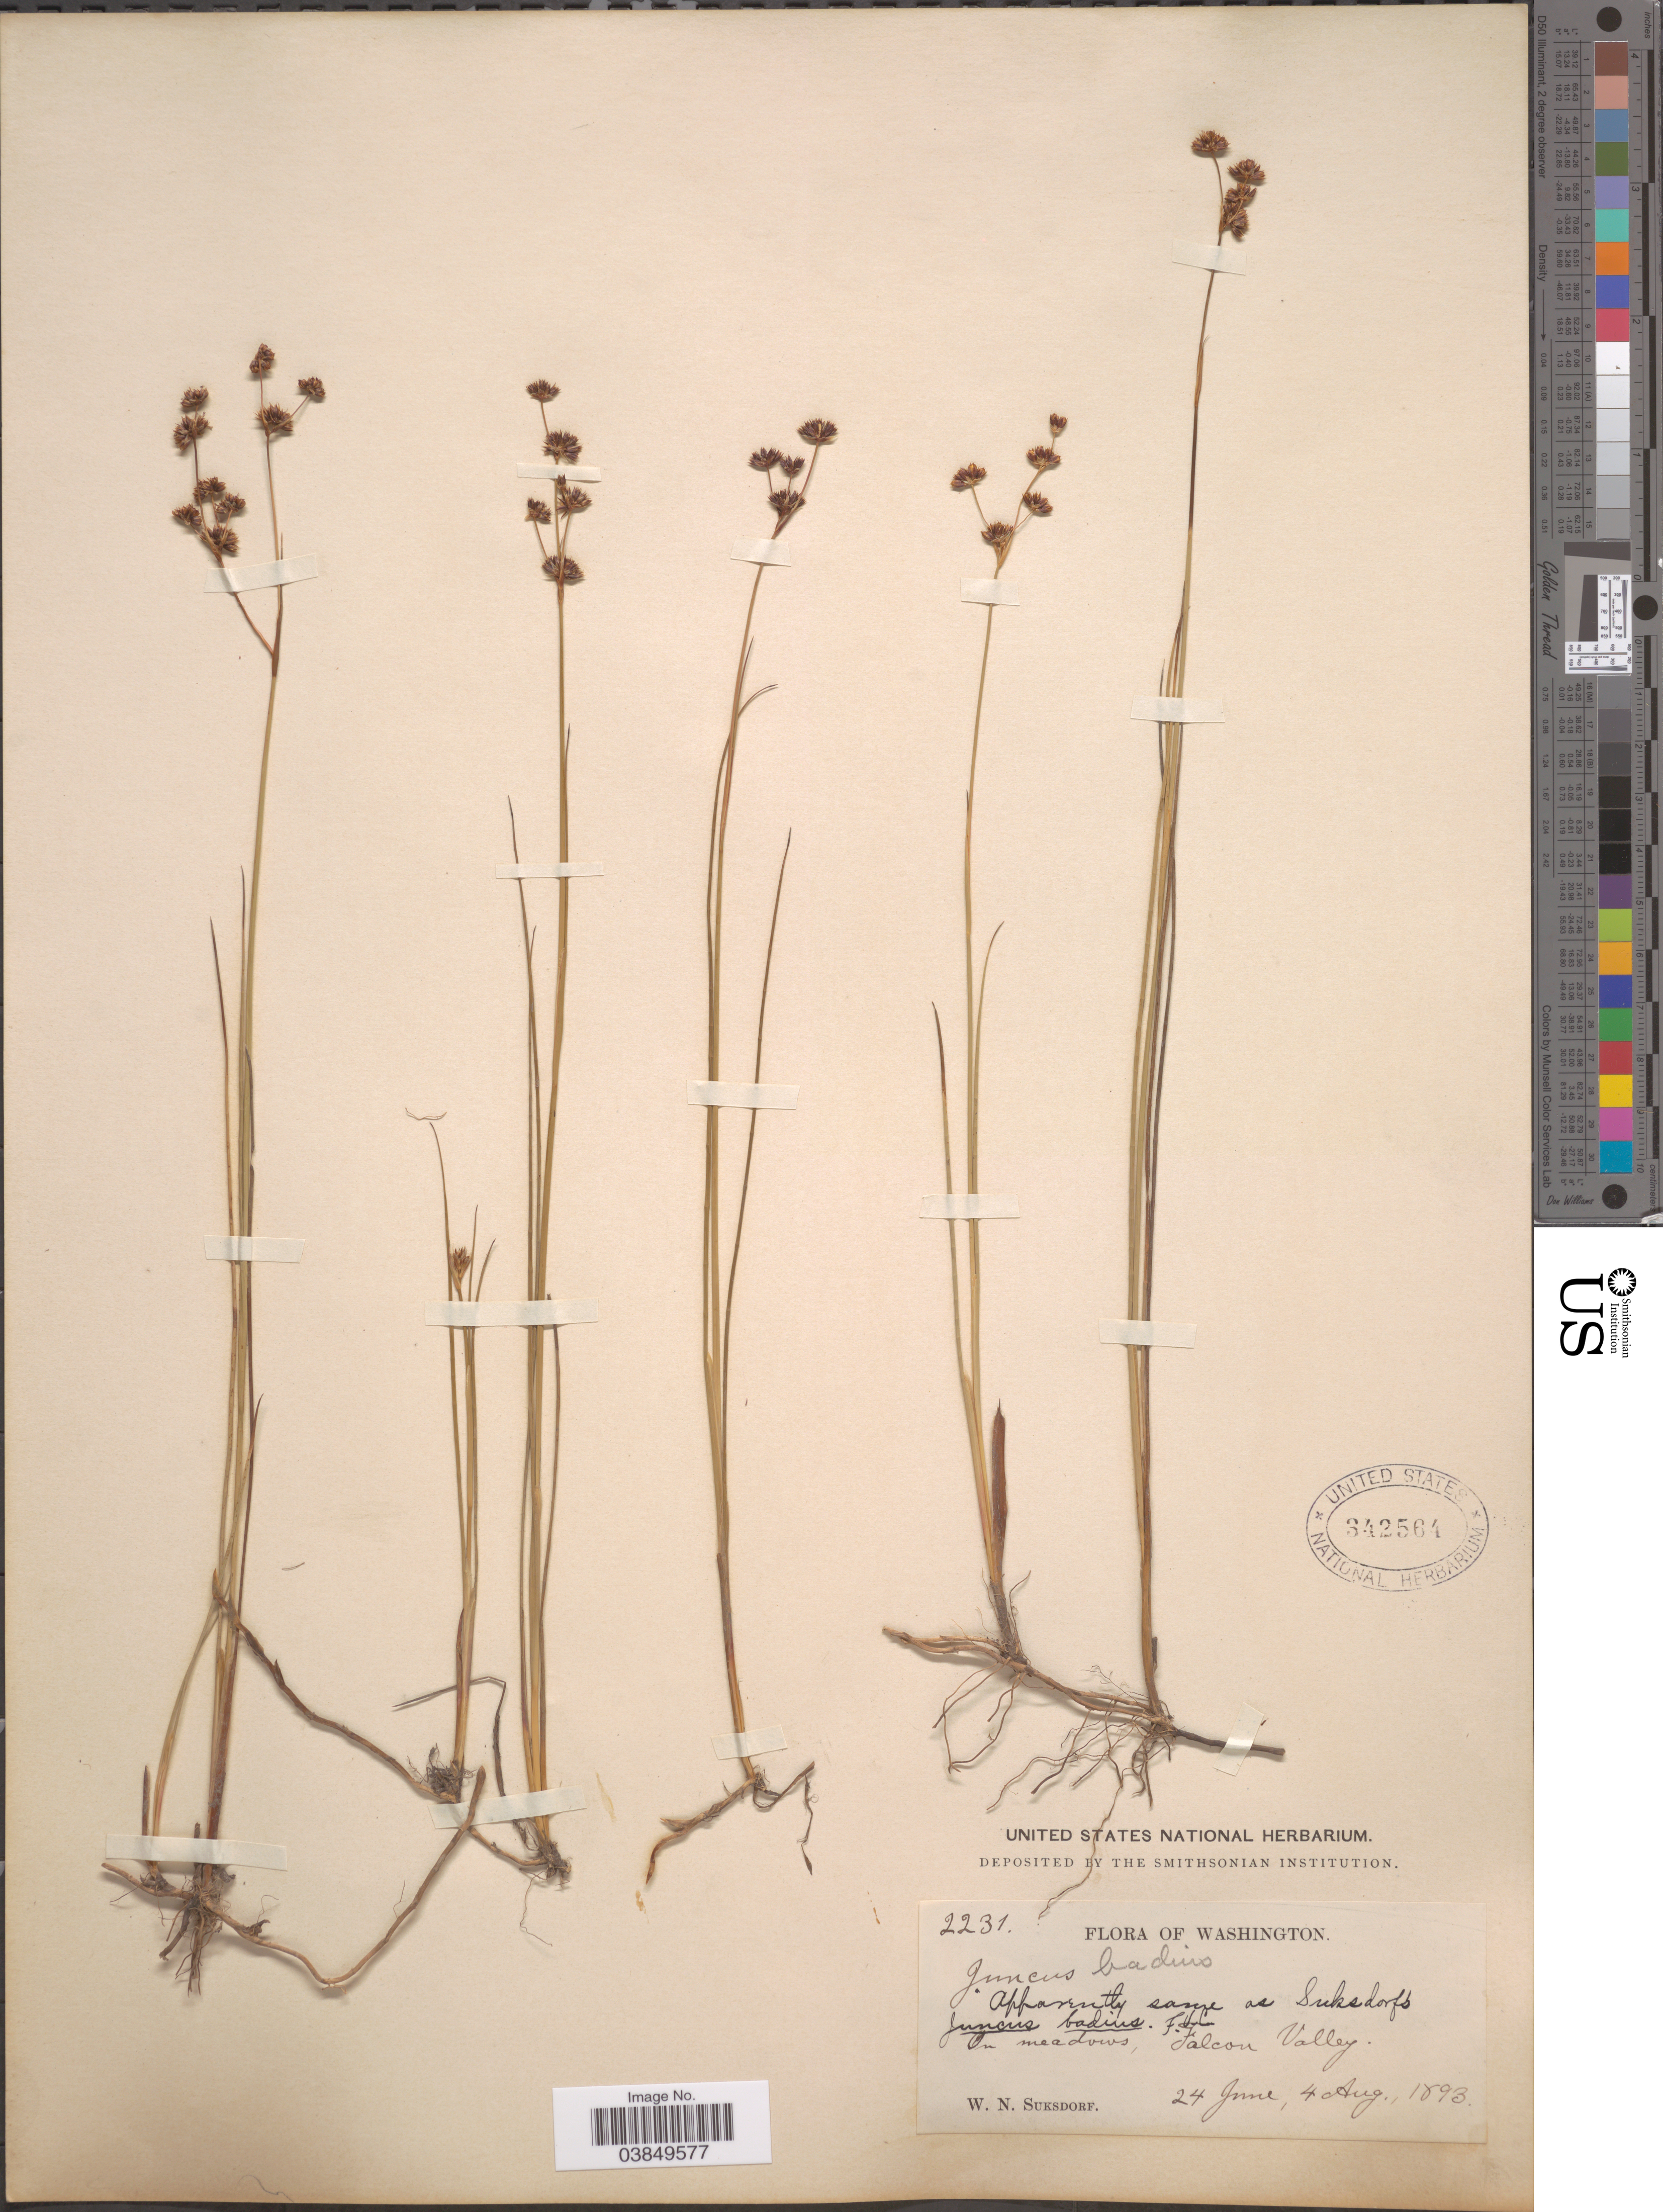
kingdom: Plantae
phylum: Tracheophyta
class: Liliopsida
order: Poales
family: Juncaceae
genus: Juncus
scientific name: Juncus badius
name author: Suksd.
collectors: W. N. Suksdorf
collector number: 2231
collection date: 1893-06-24/1893-08-04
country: United States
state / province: Washington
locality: Falcon Valley.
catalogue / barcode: US 342564